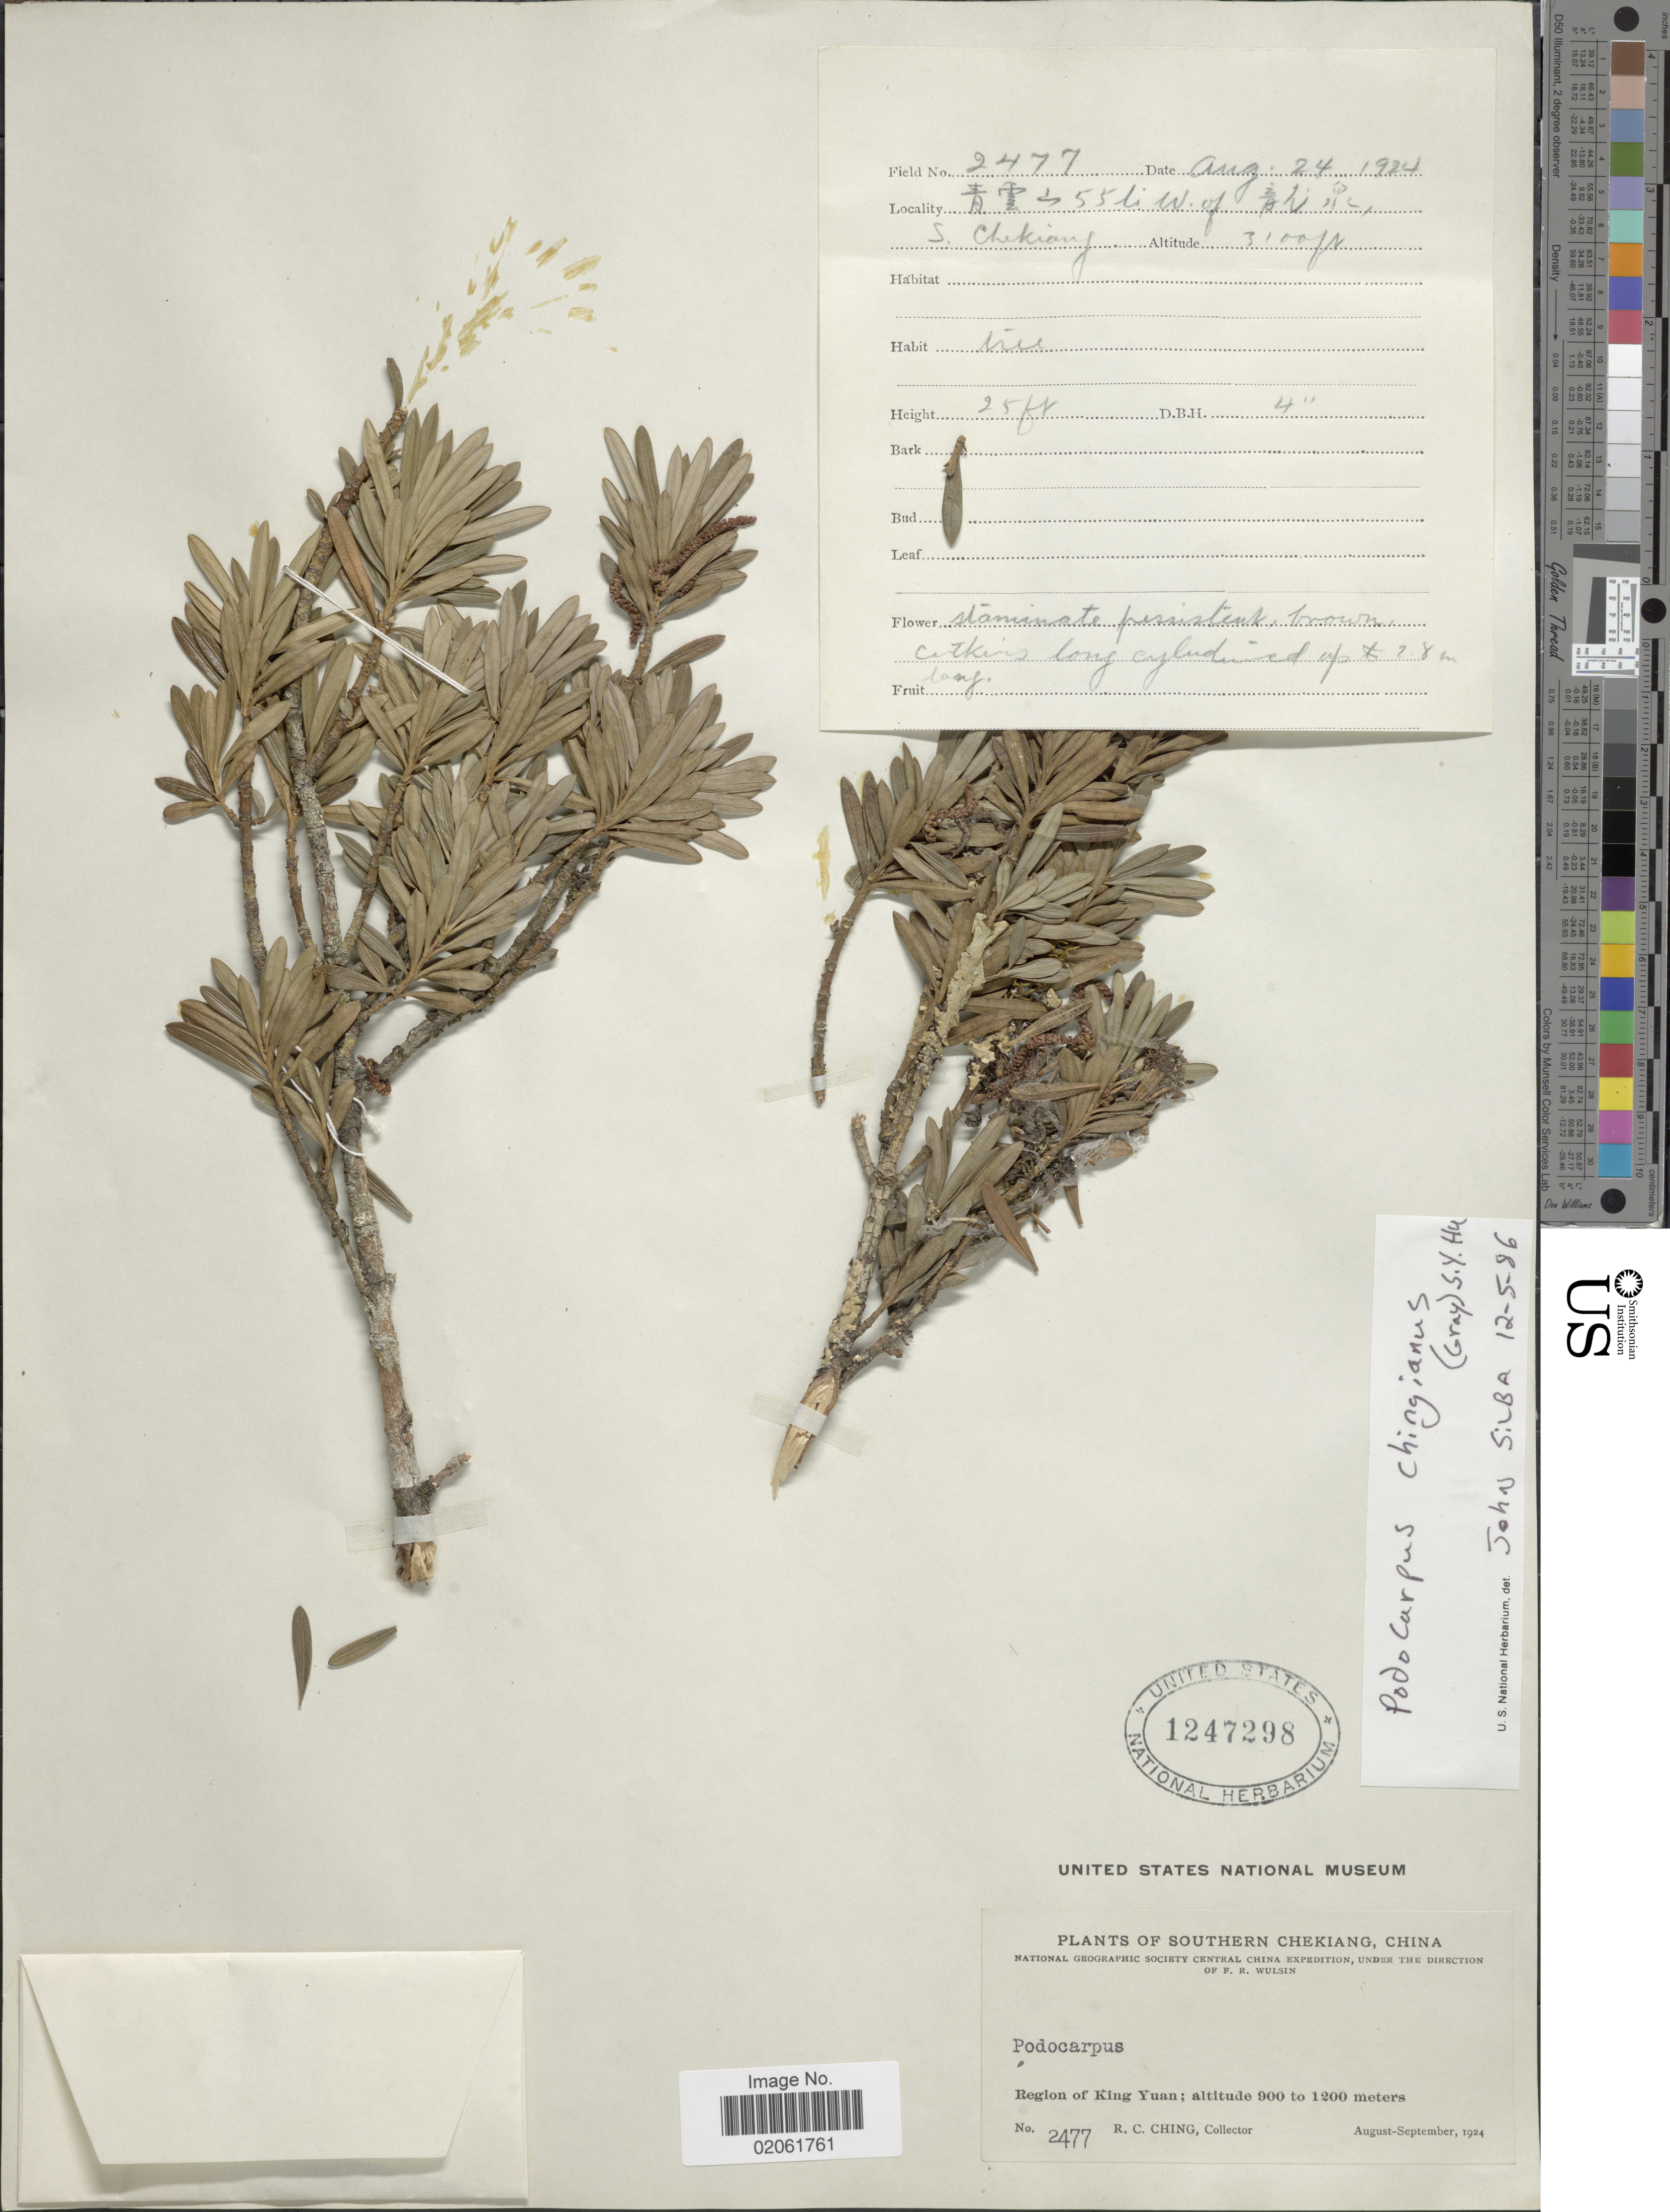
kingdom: Plantae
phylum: Tracheophyta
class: Pinopsida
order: Pinales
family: Podocarpaceae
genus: Podocarpus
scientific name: Podocarpus chingianus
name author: S.Y. Hu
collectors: R. C. Ching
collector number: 2477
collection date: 1924-08-24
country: China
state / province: Zhejiang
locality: Southern Chekiang, Region of King Yuan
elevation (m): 900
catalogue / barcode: US 1247298